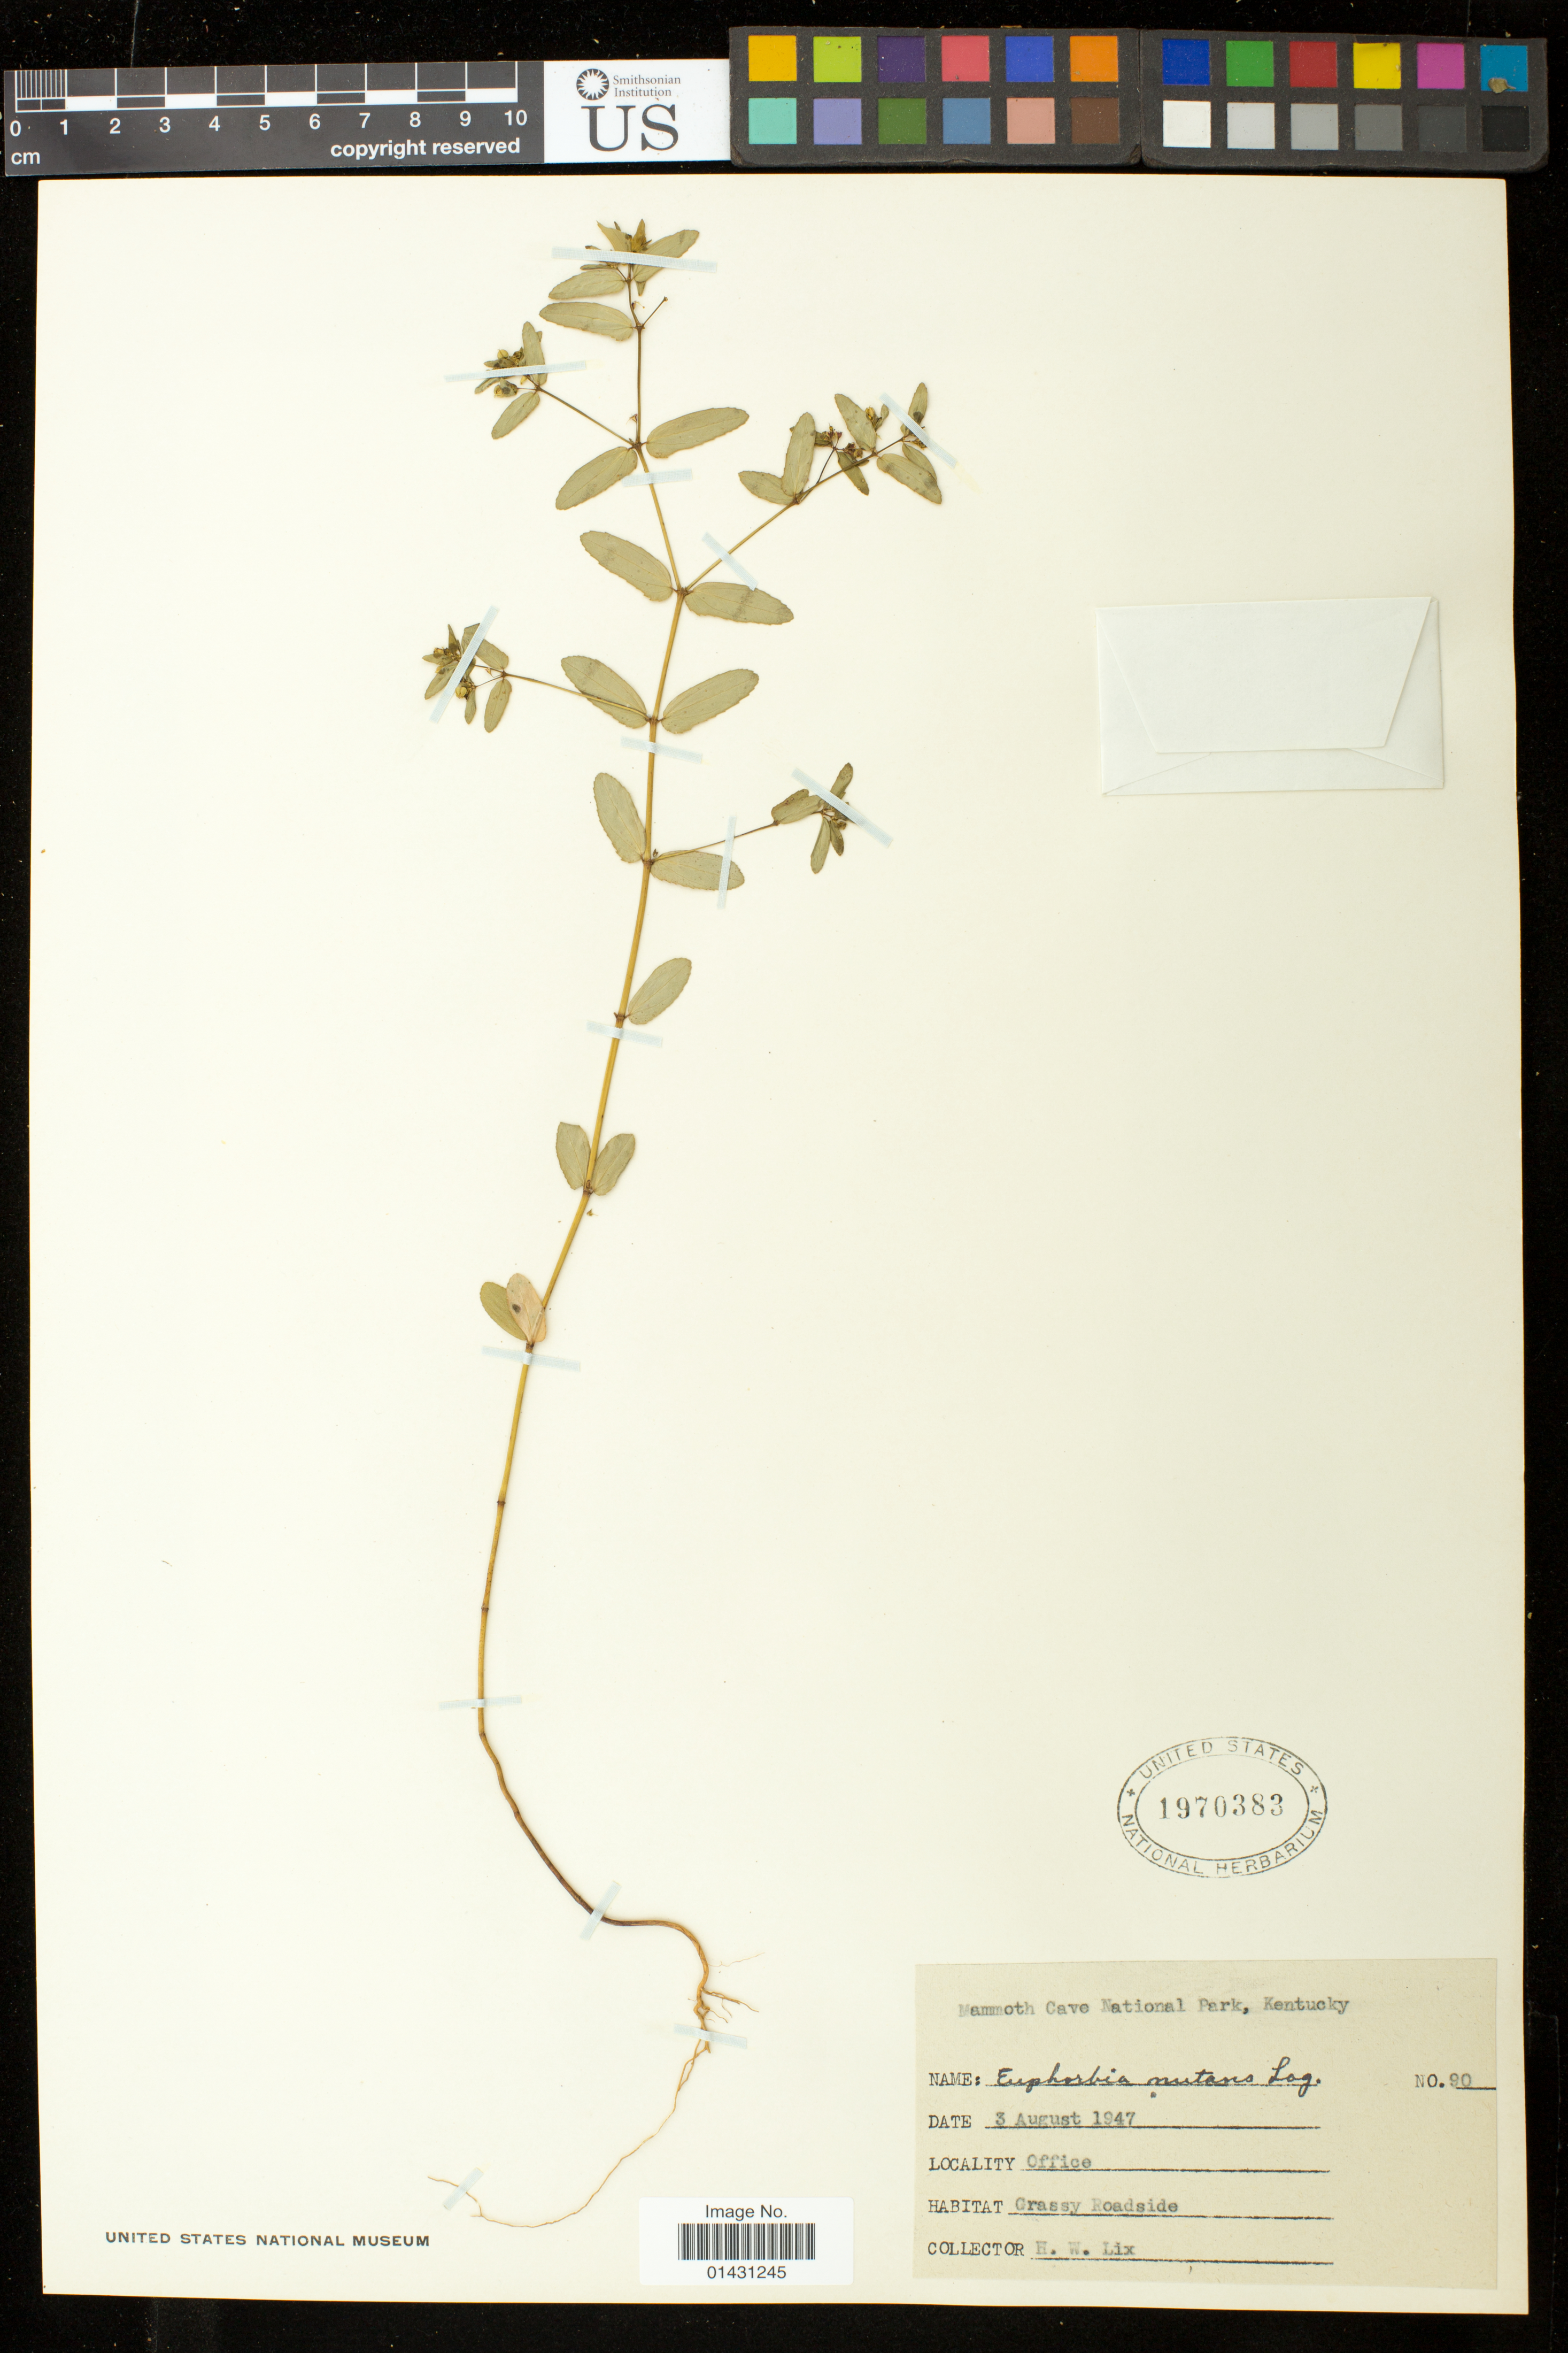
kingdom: Plantae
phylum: Tracheophyta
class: Magnoliopsida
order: Malpighiales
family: Euphorbiaceae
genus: Euphorbia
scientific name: Euphorbia maculata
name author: L.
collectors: H. W. Lix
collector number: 90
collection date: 1947-08-03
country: United States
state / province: Kentucky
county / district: Edmonson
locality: Office, Mammoth Cave National Park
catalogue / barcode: US 1970383